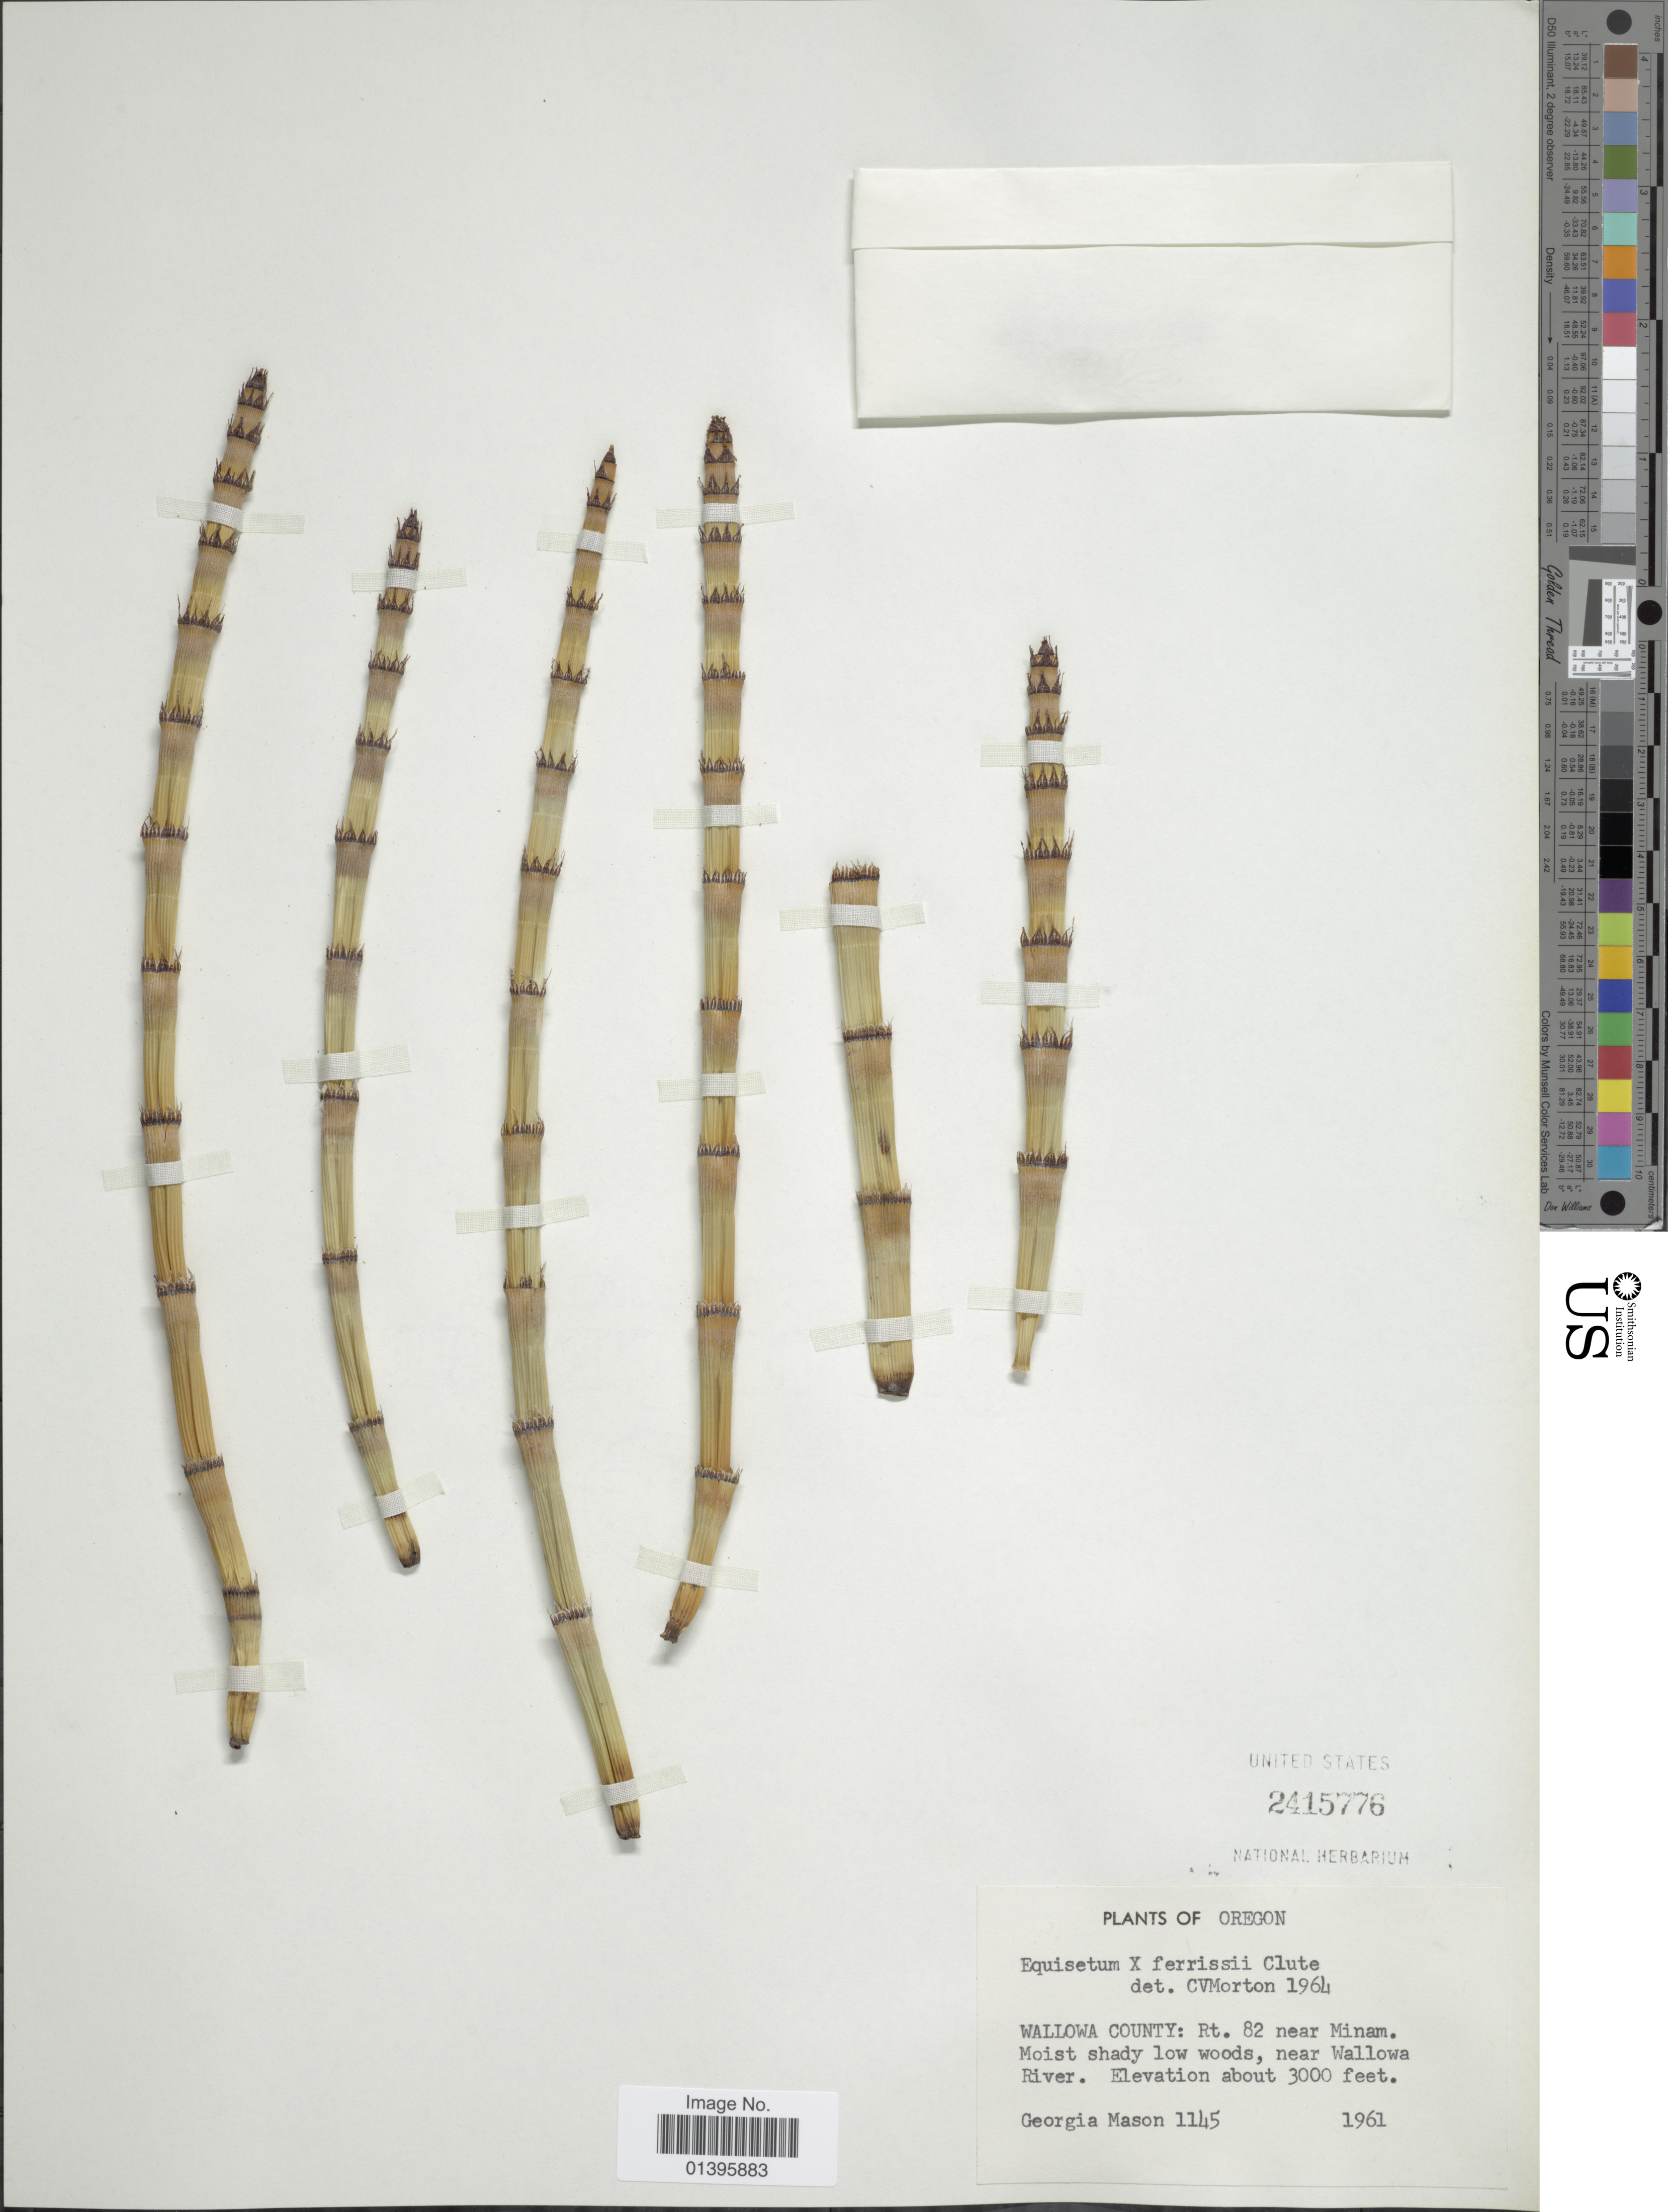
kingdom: Plantae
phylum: Tracheophyta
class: Polypodiopsida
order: Equisetales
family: Equisetaceae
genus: Equisetum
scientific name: Equisetum x ferrissii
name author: Clute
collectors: G. Mason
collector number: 1145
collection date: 1961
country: United States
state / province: Oregon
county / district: Wallowa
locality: Wallowa County: Rt. 82 near Minam. Moist shady low woods, near Wallowa River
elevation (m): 914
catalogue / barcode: US 2415776